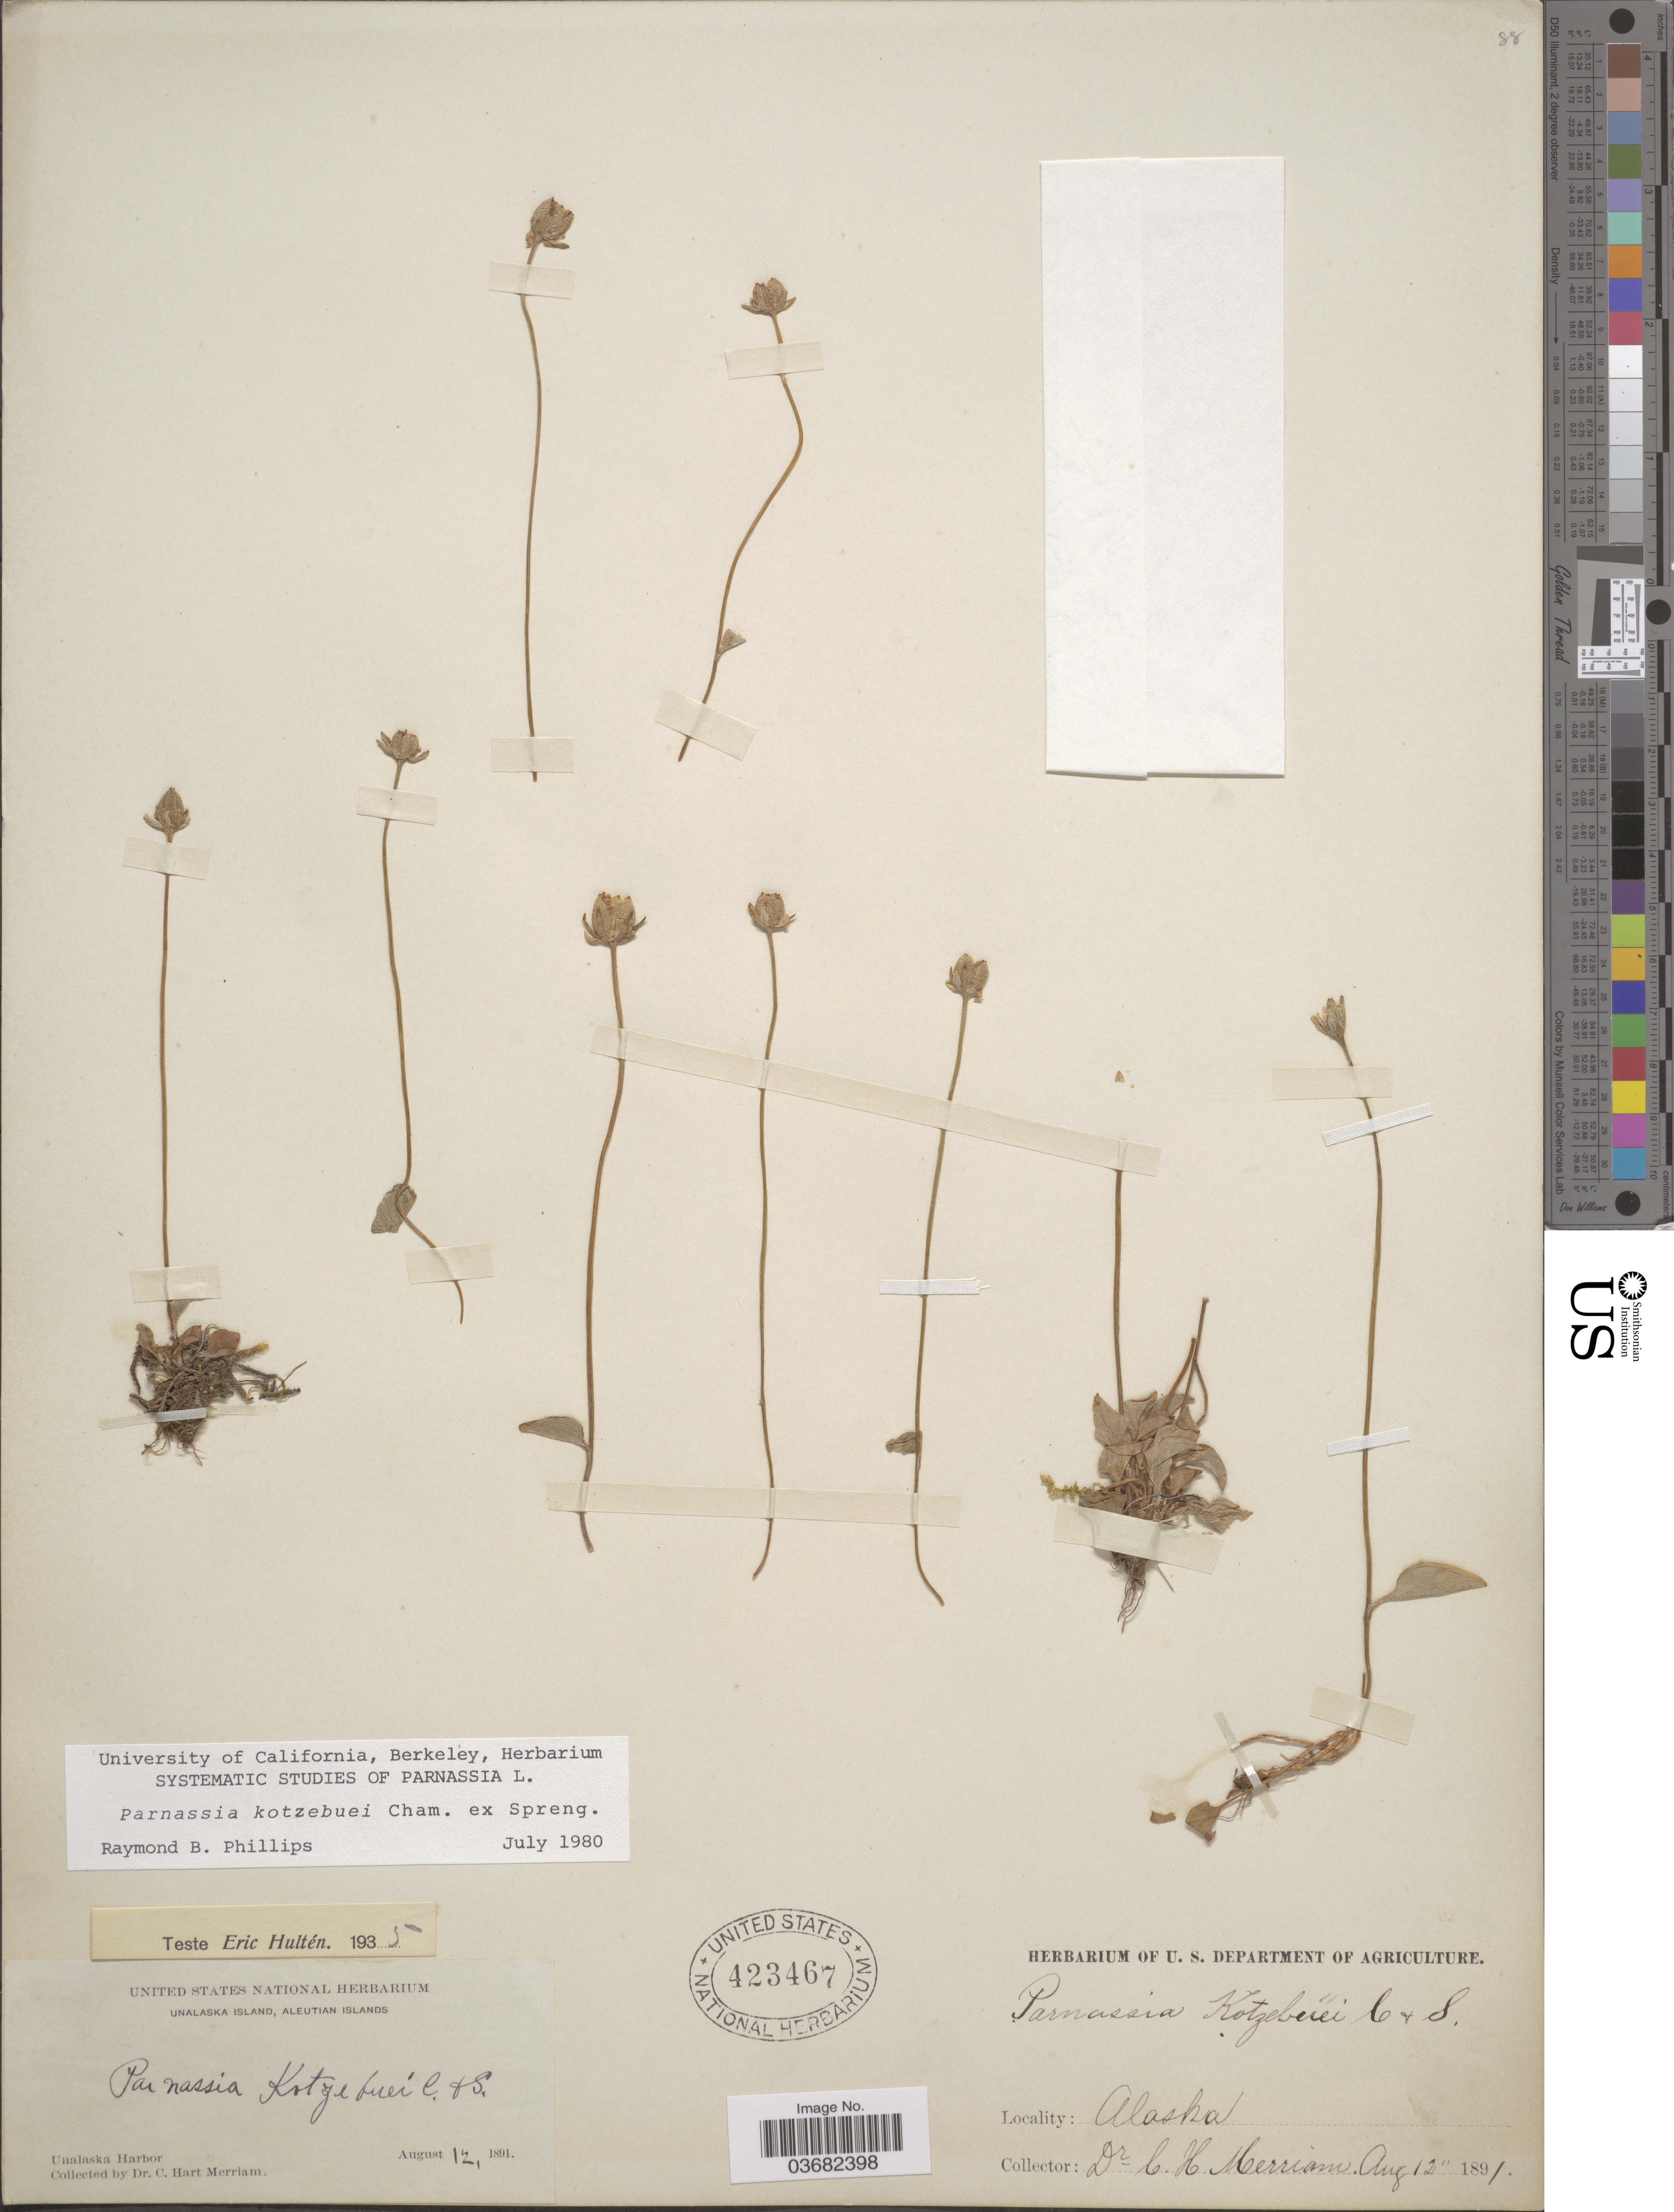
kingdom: Plantae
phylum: Tracheophyta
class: Magnoliopsida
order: Celastrales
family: Parnassiaceae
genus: Parnassia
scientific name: Parnassia kotzebuei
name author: Cham. ex Spreng.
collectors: C. Merriam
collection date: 1891-08-12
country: United States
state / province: Alaska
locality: Unalaska Island, Aleutian Islands. Unalaska Harbor.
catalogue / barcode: US 423467